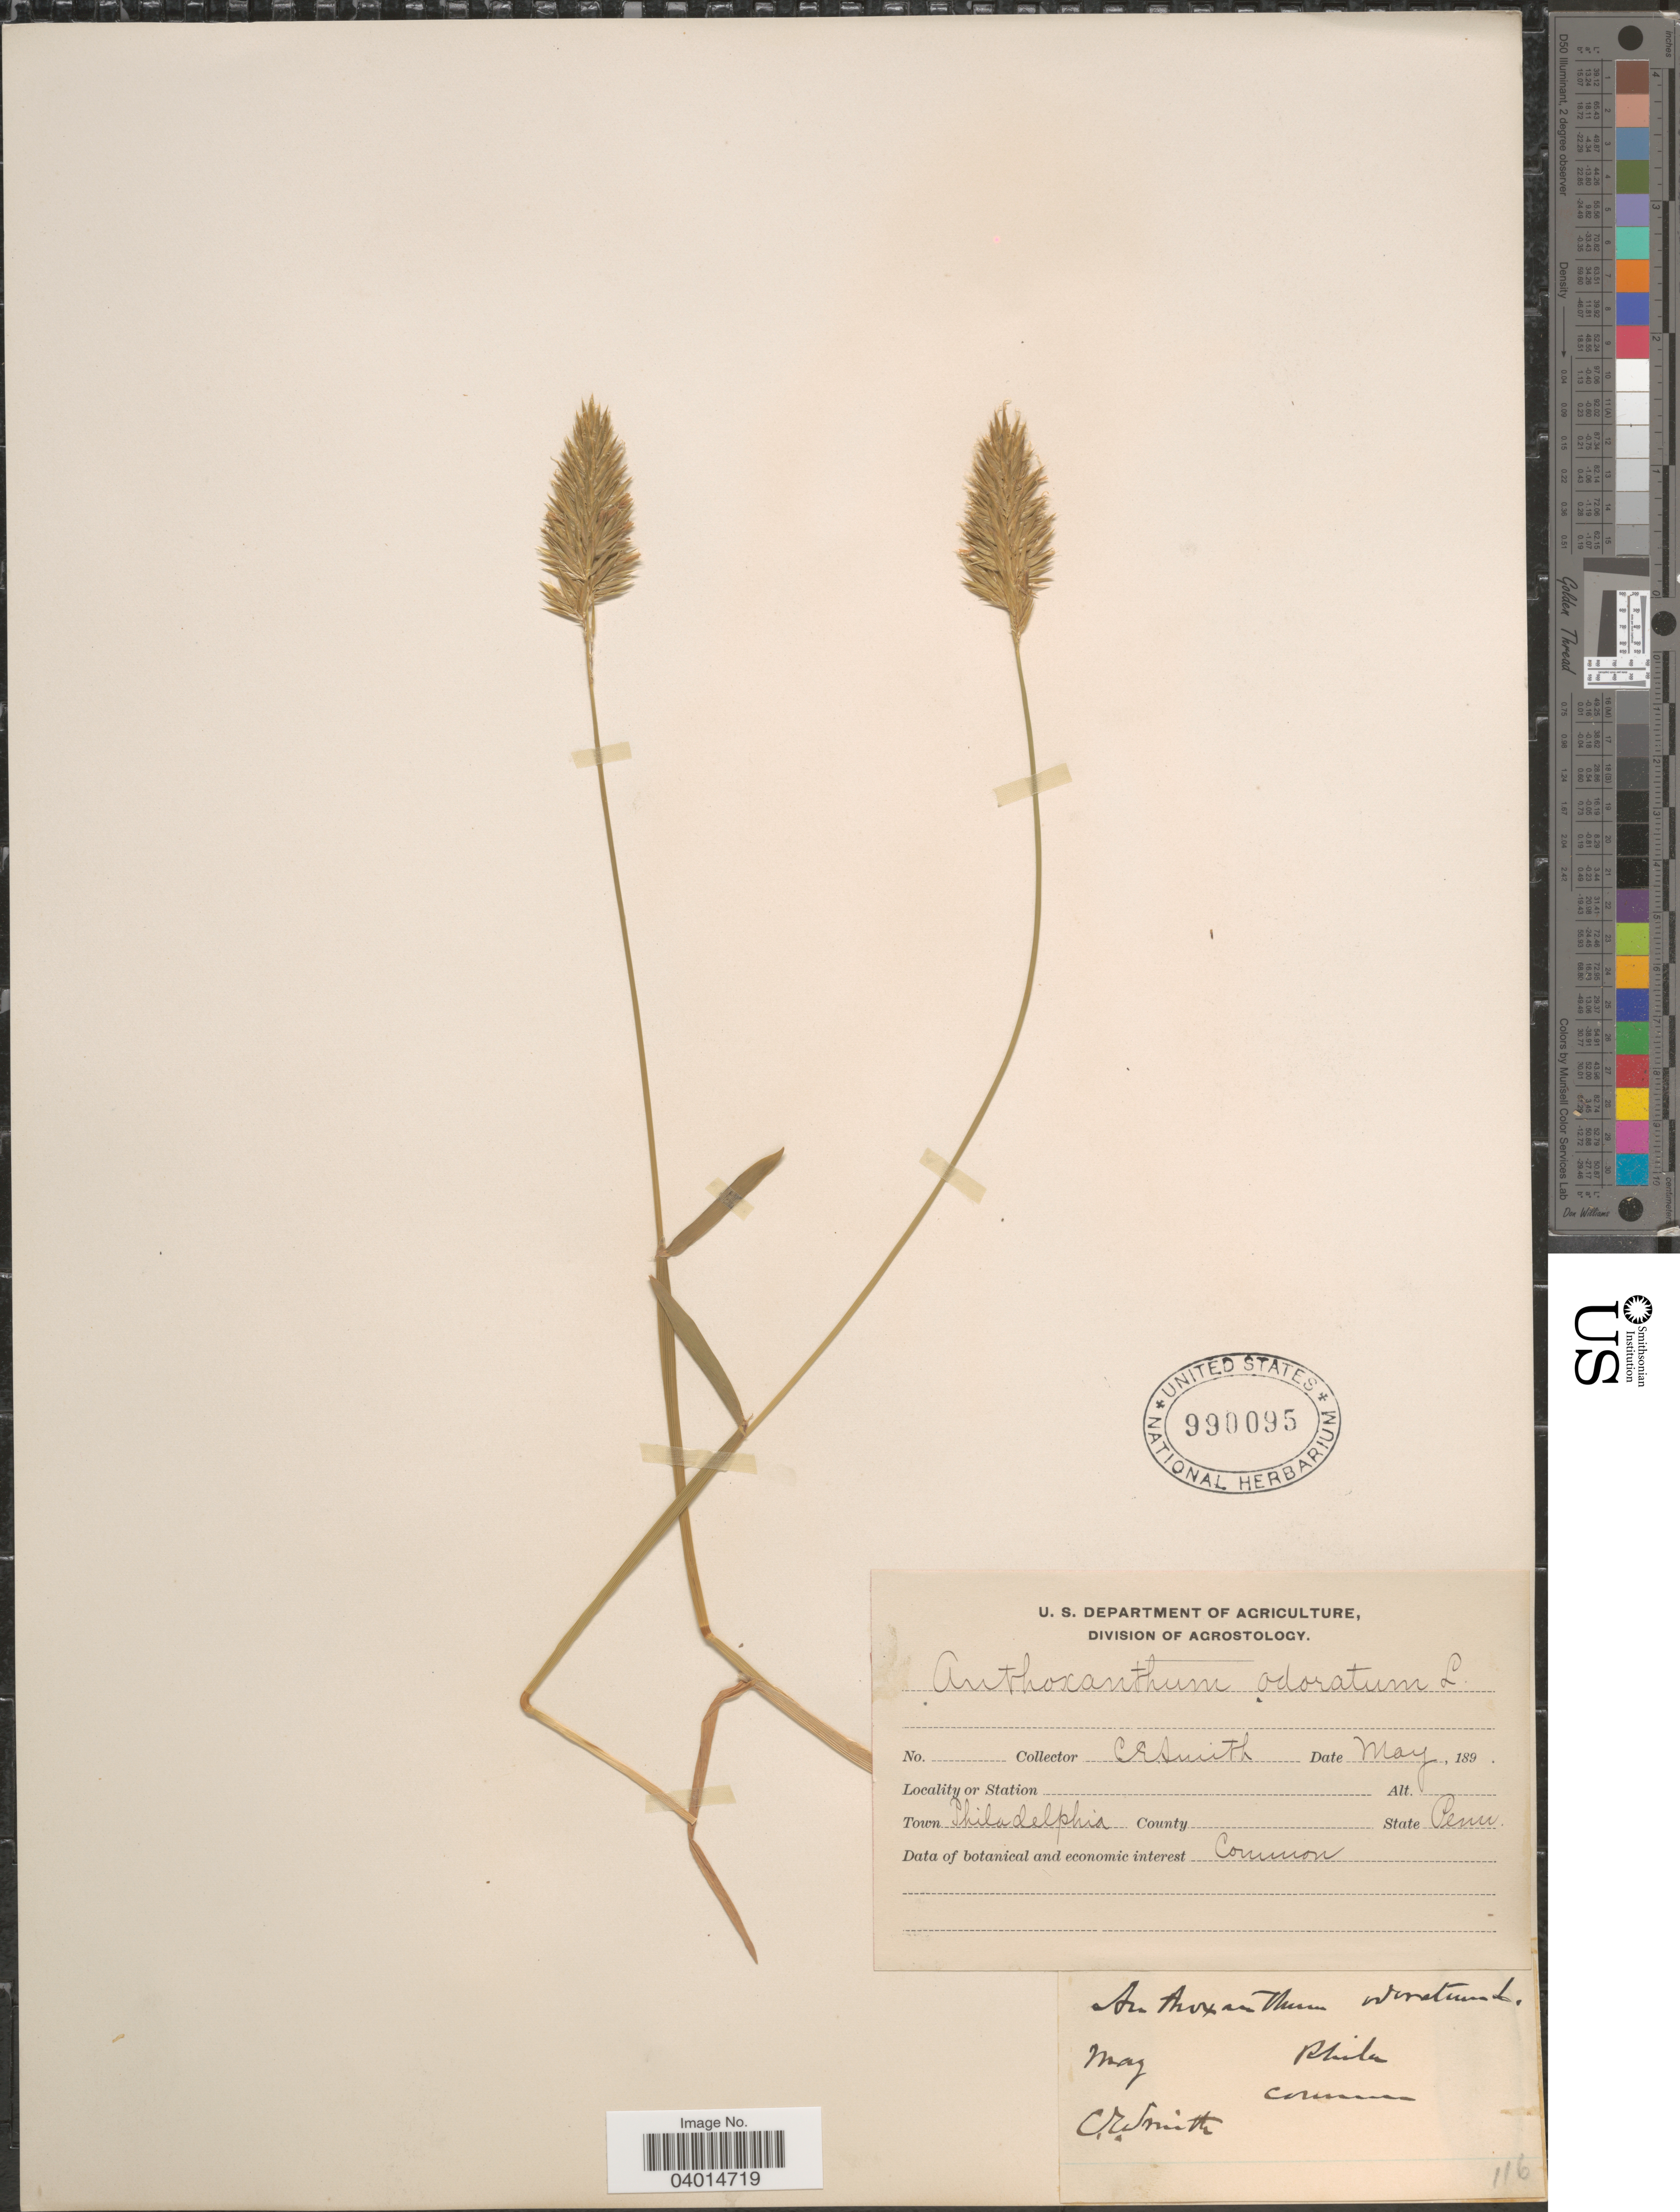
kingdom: Plantae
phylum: Tracheophyta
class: Liliopsida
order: Poales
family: Poaceae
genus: Anthoxanthum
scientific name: Anthoxanthum odoratum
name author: L.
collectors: C. E. Smith Jr.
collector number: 116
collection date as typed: May 189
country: United States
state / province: Pennsylvania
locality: Town Philadelphia.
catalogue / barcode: US 990093